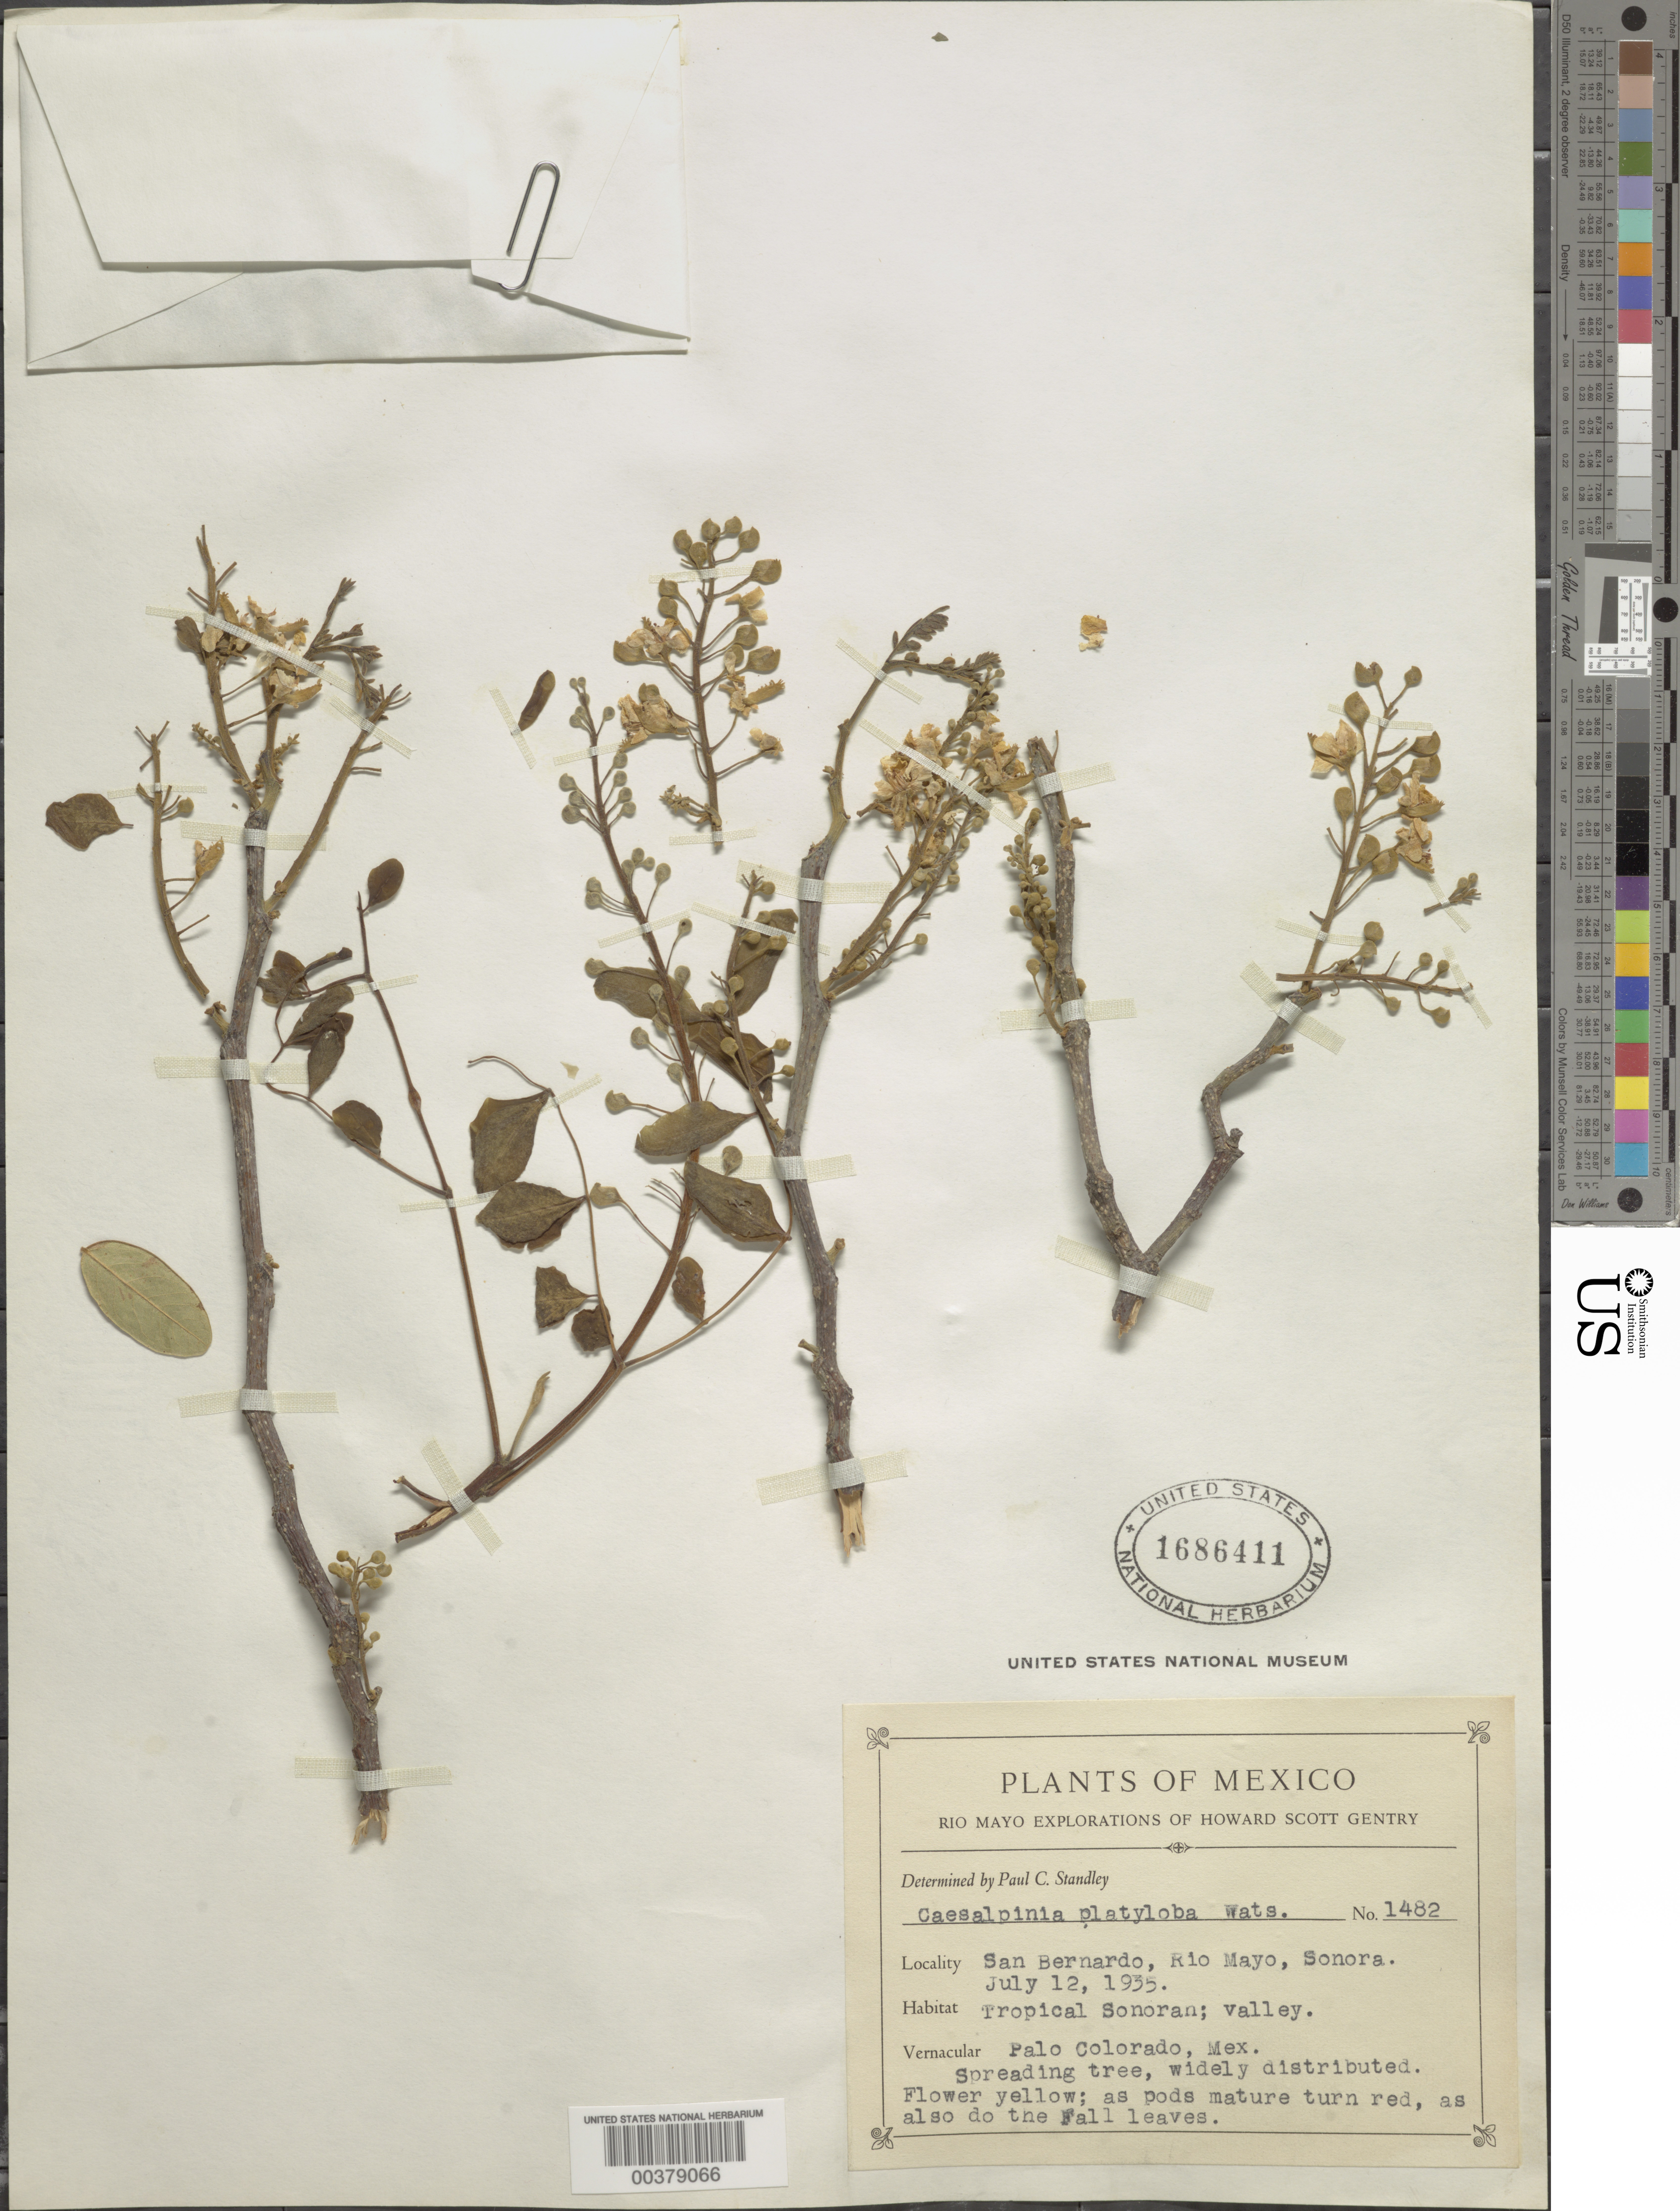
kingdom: Plantae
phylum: Tracheophyta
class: Magnoliopsida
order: Fabales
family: Fabaceae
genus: Coulteria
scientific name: Coulteria platyloba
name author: (S. Watson) N. Zamora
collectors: H. S. Gentry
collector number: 1482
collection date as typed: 12 Jul 1935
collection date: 1935-07-12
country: Mexico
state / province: Sonora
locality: San bernardo, Rio Mayo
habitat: Tropical sonoran; valley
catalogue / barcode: US 1686411